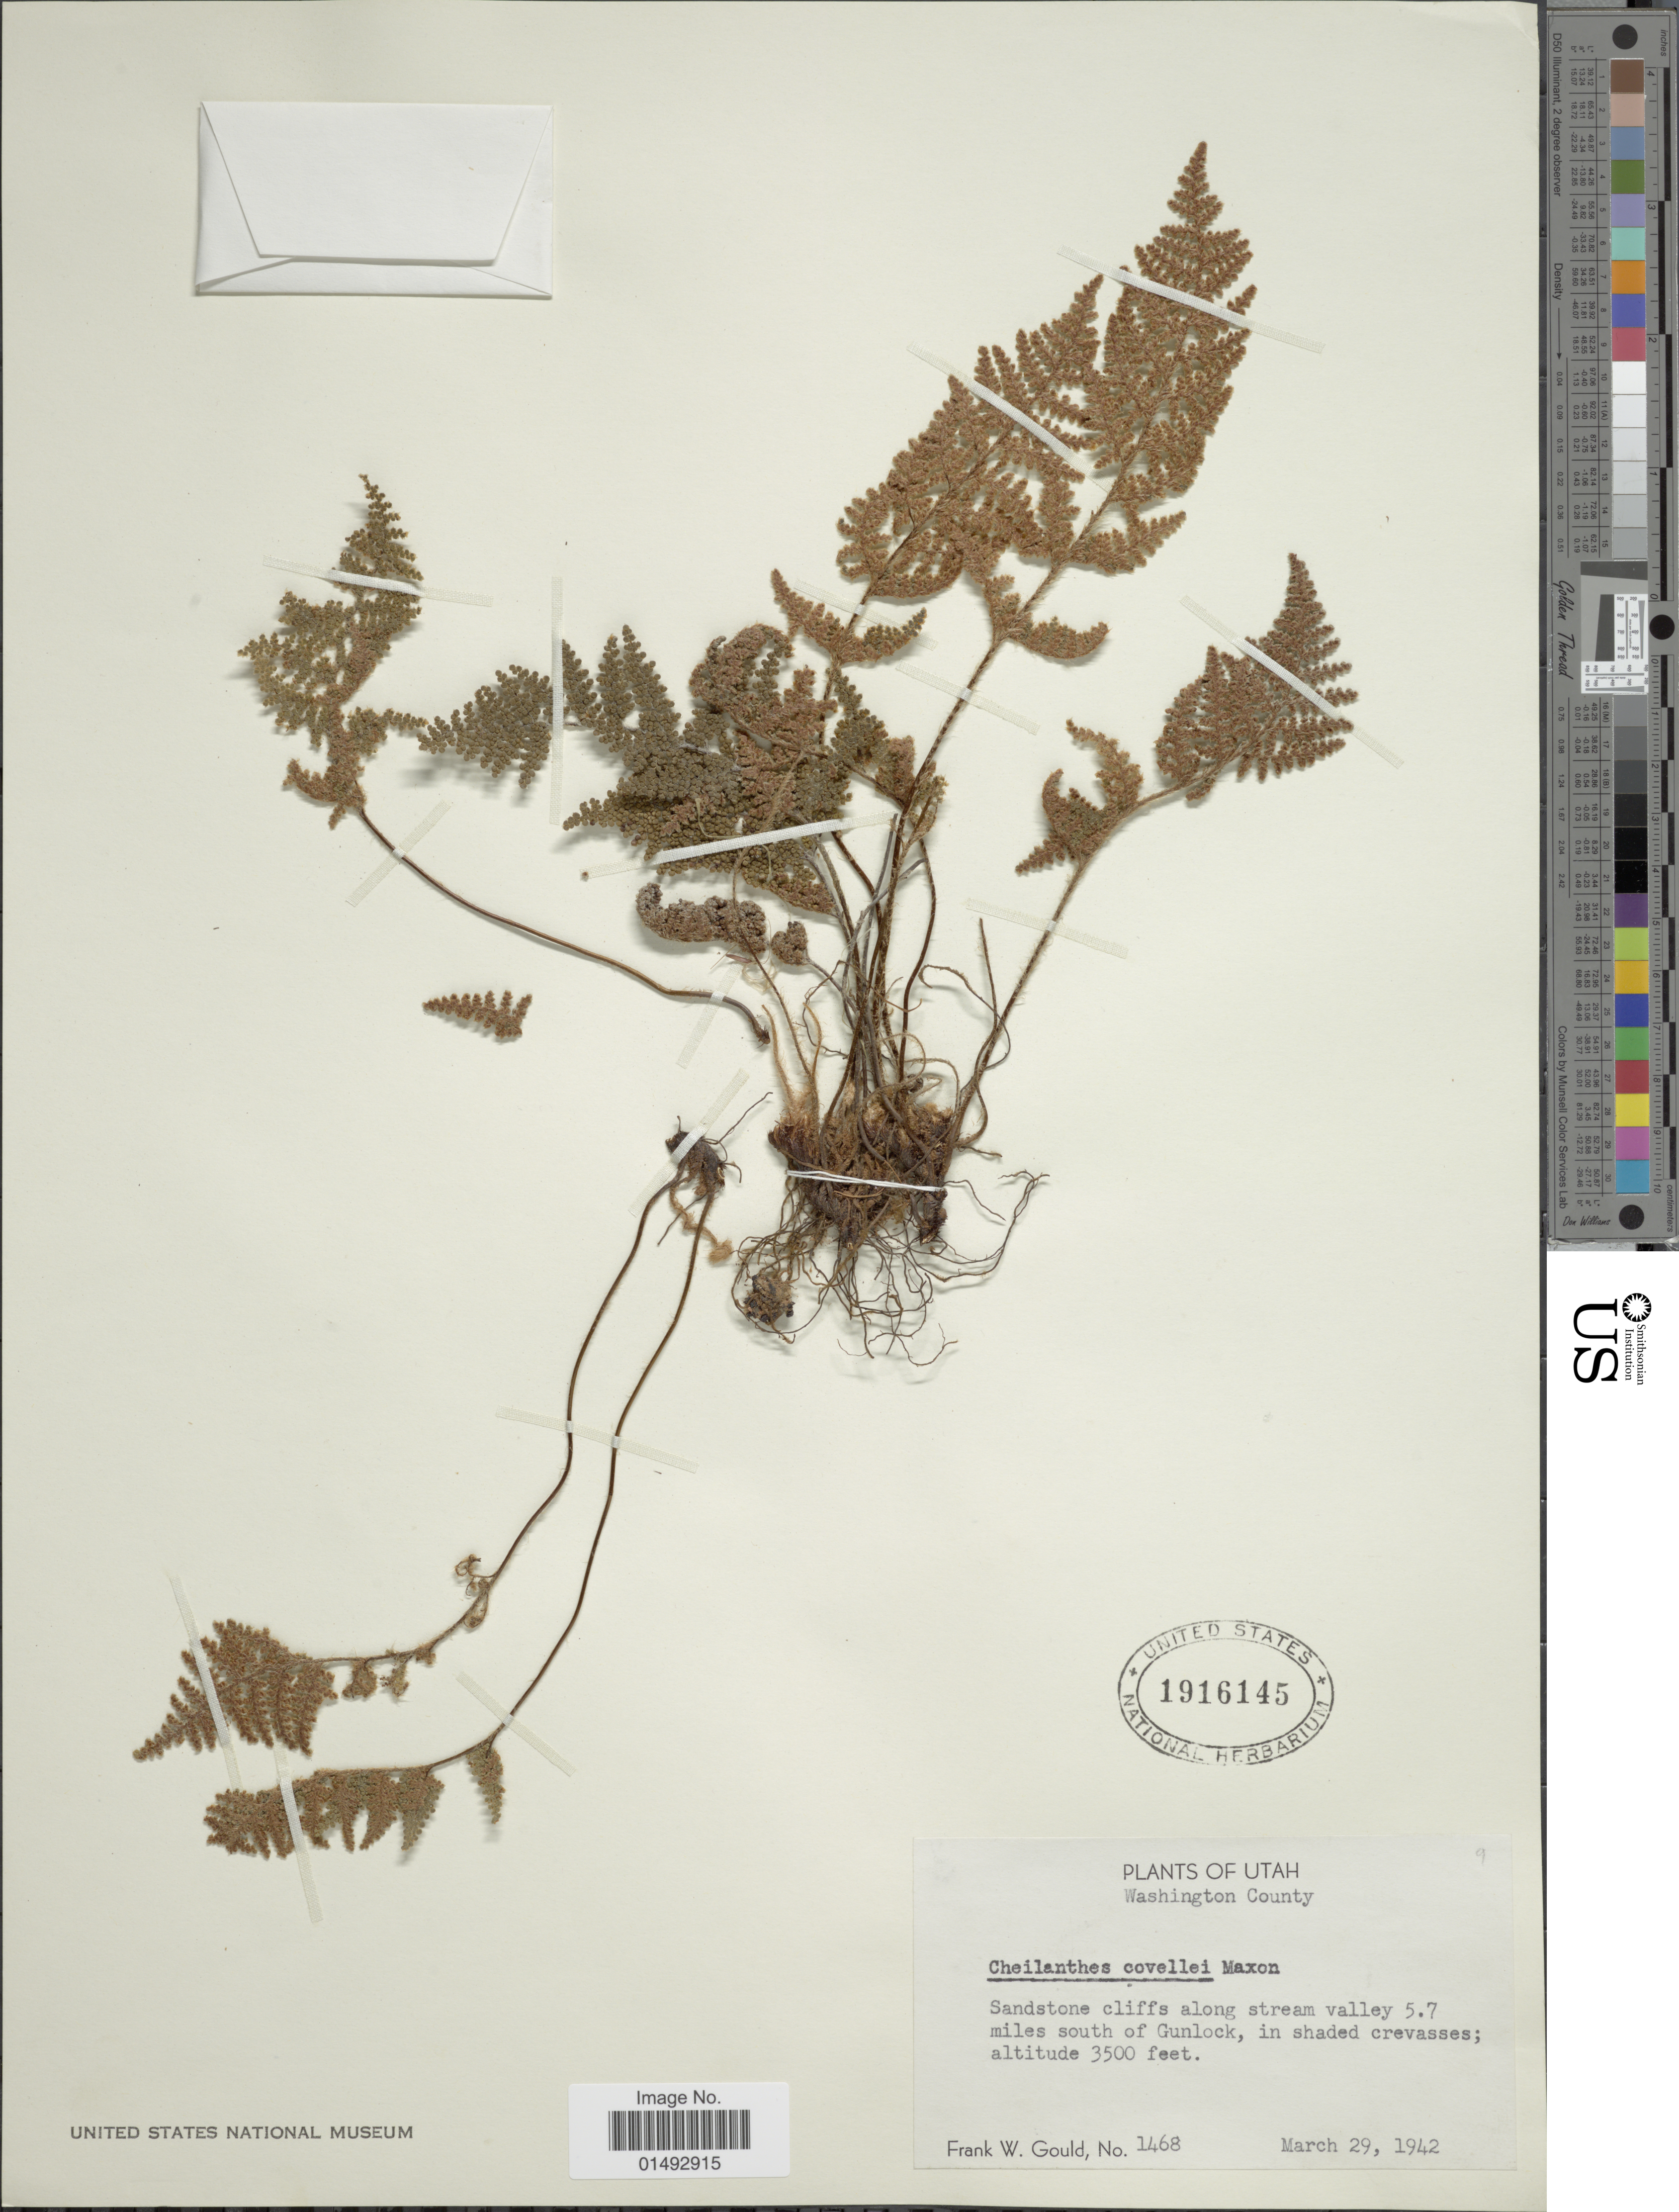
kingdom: Plantae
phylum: Tracheophyta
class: Polypodiopsida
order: Polypodiales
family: Pteridaceae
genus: Myriopteris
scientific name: Myriopteris covillei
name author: (Maxon) Á. Löve & D. Löve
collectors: F. W. Gould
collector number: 1468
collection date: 1942-03-29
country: United States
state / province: Utah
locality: Utah, Washington County, Sandstone cliffs along stream valley 5.7 miles south of Gunlock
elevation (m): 1067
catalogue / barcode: US 1916145